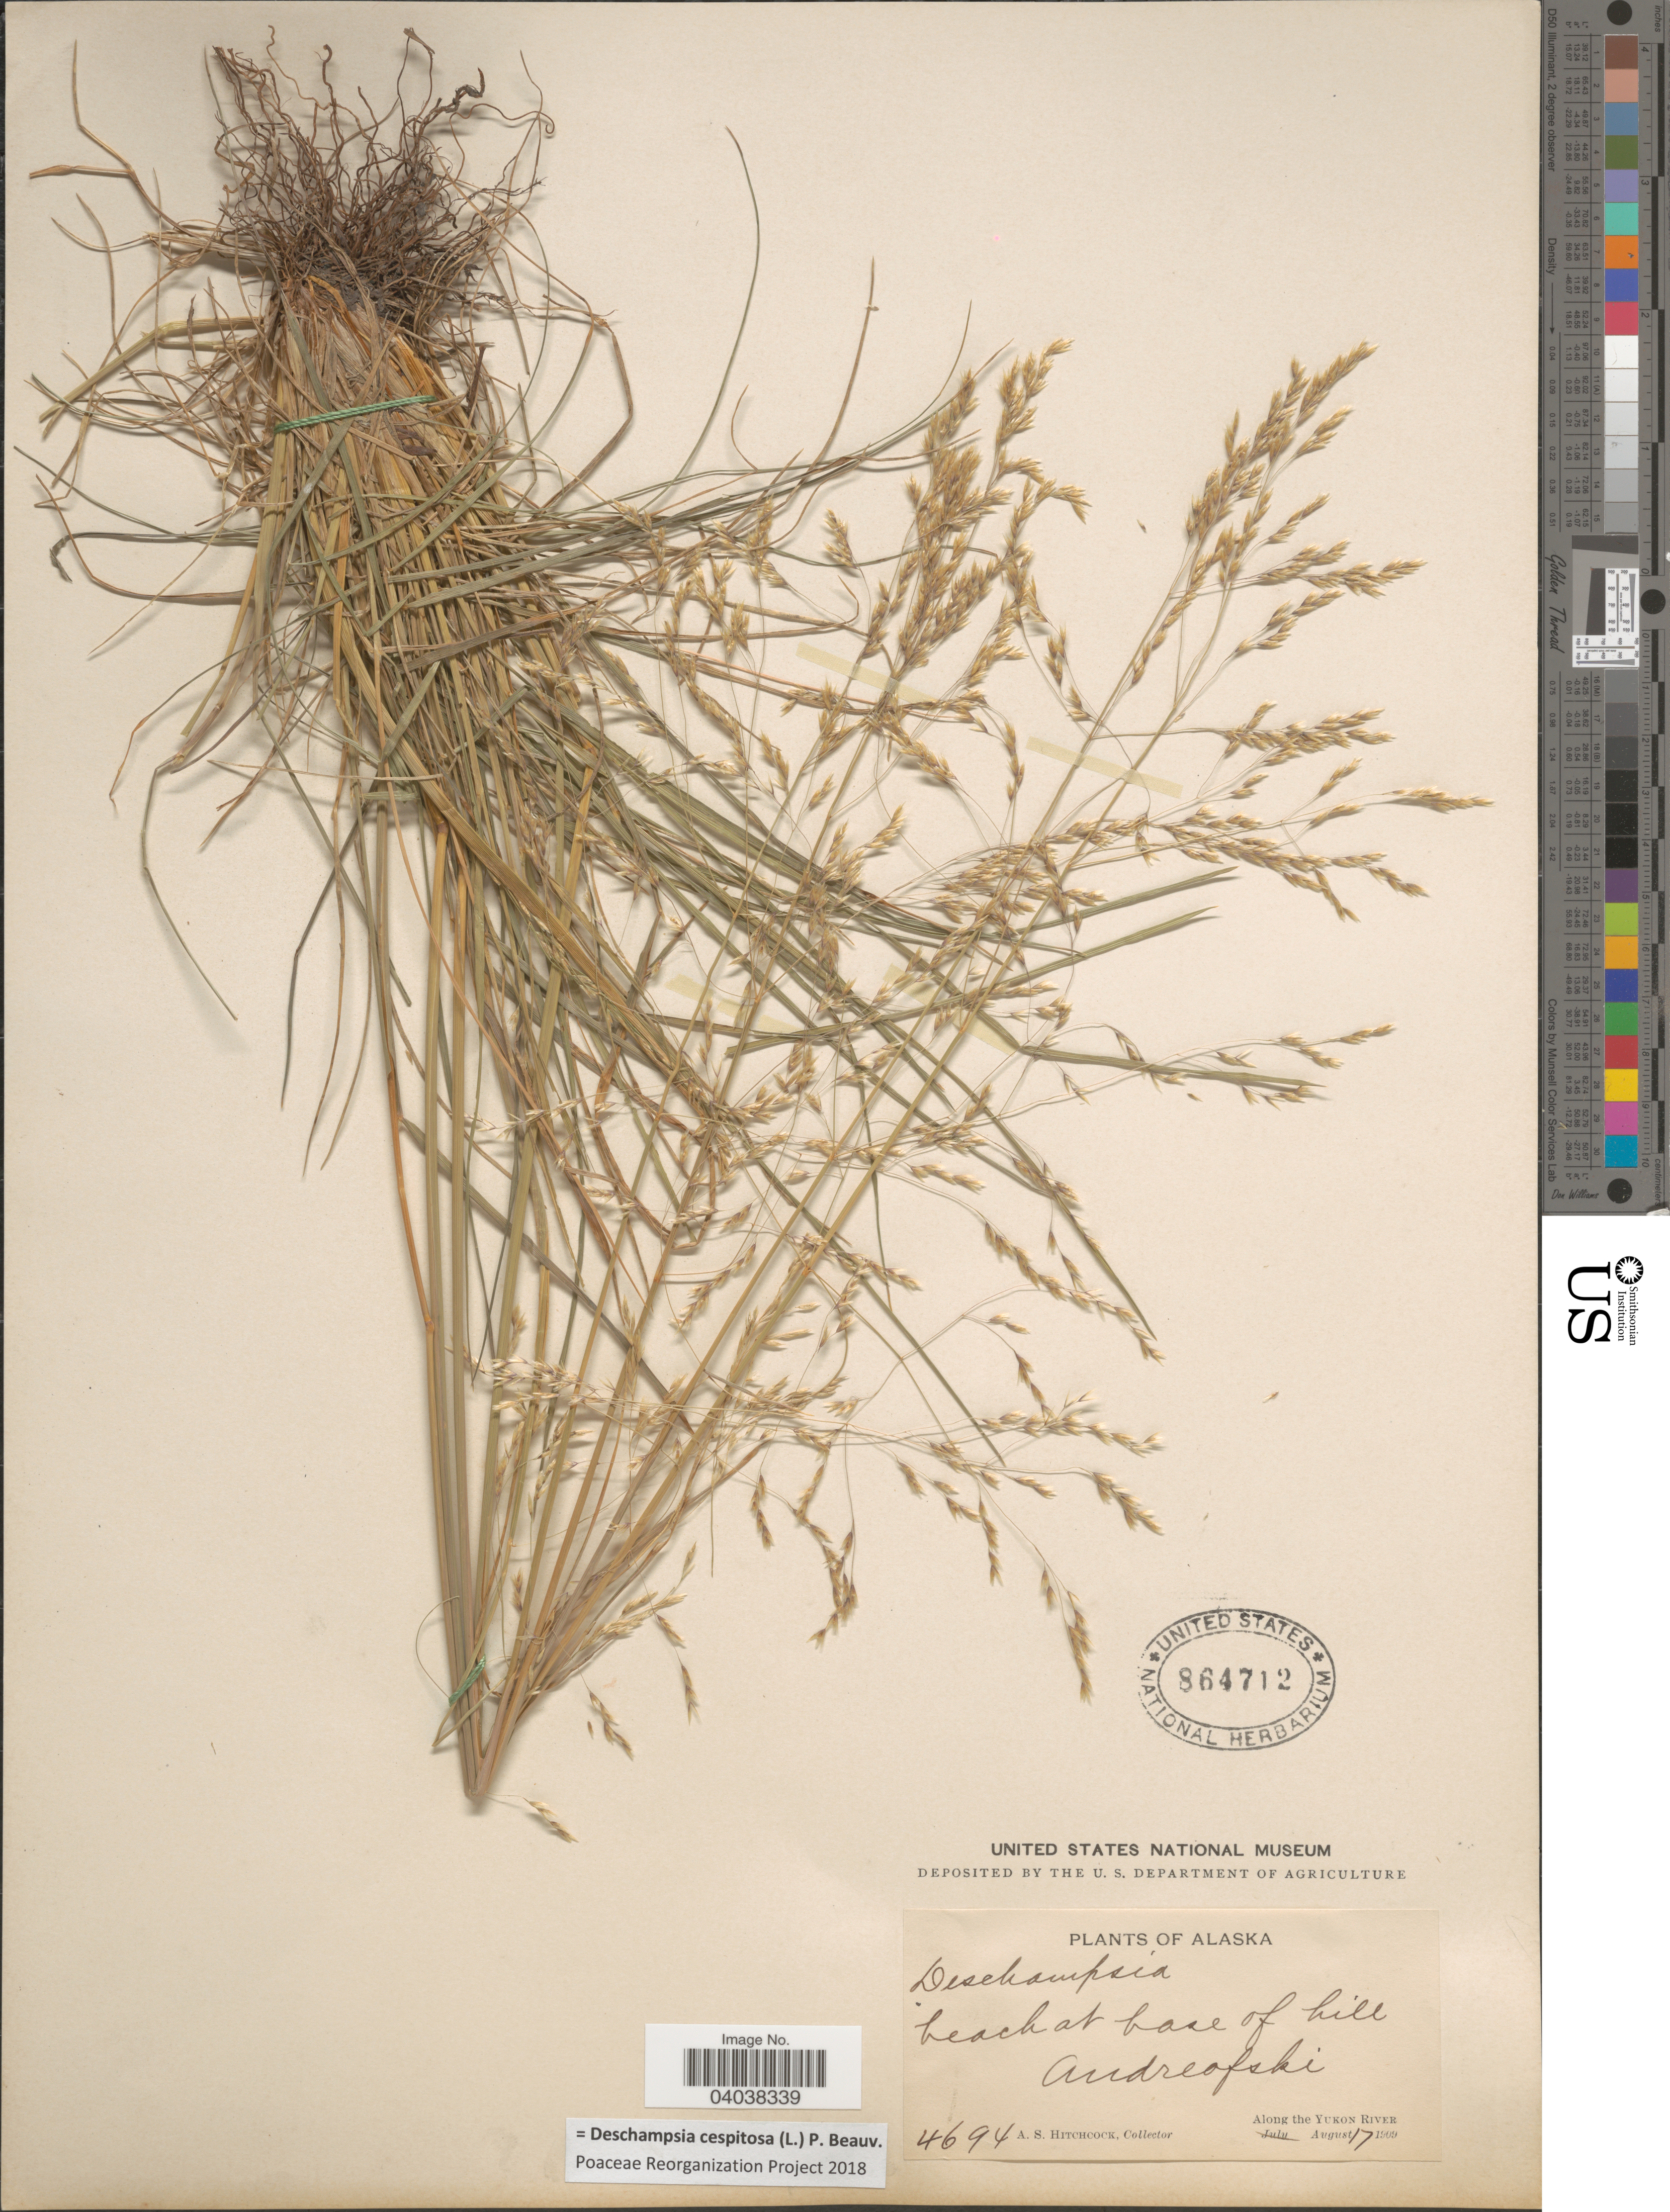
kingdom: Plantae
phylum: Tracheophyta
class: Liliopsida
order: Poales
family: Poaceae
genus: Deschampsia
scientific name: Deschampsia cespitosa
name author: (L.) P. Beauv.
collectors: A. S. Hitchcock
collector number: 4694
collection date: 1909-08-17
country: United States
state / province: Alaska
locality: Beach at base of hill Andreofski. Along the Yukon River.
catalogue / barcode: US 864712